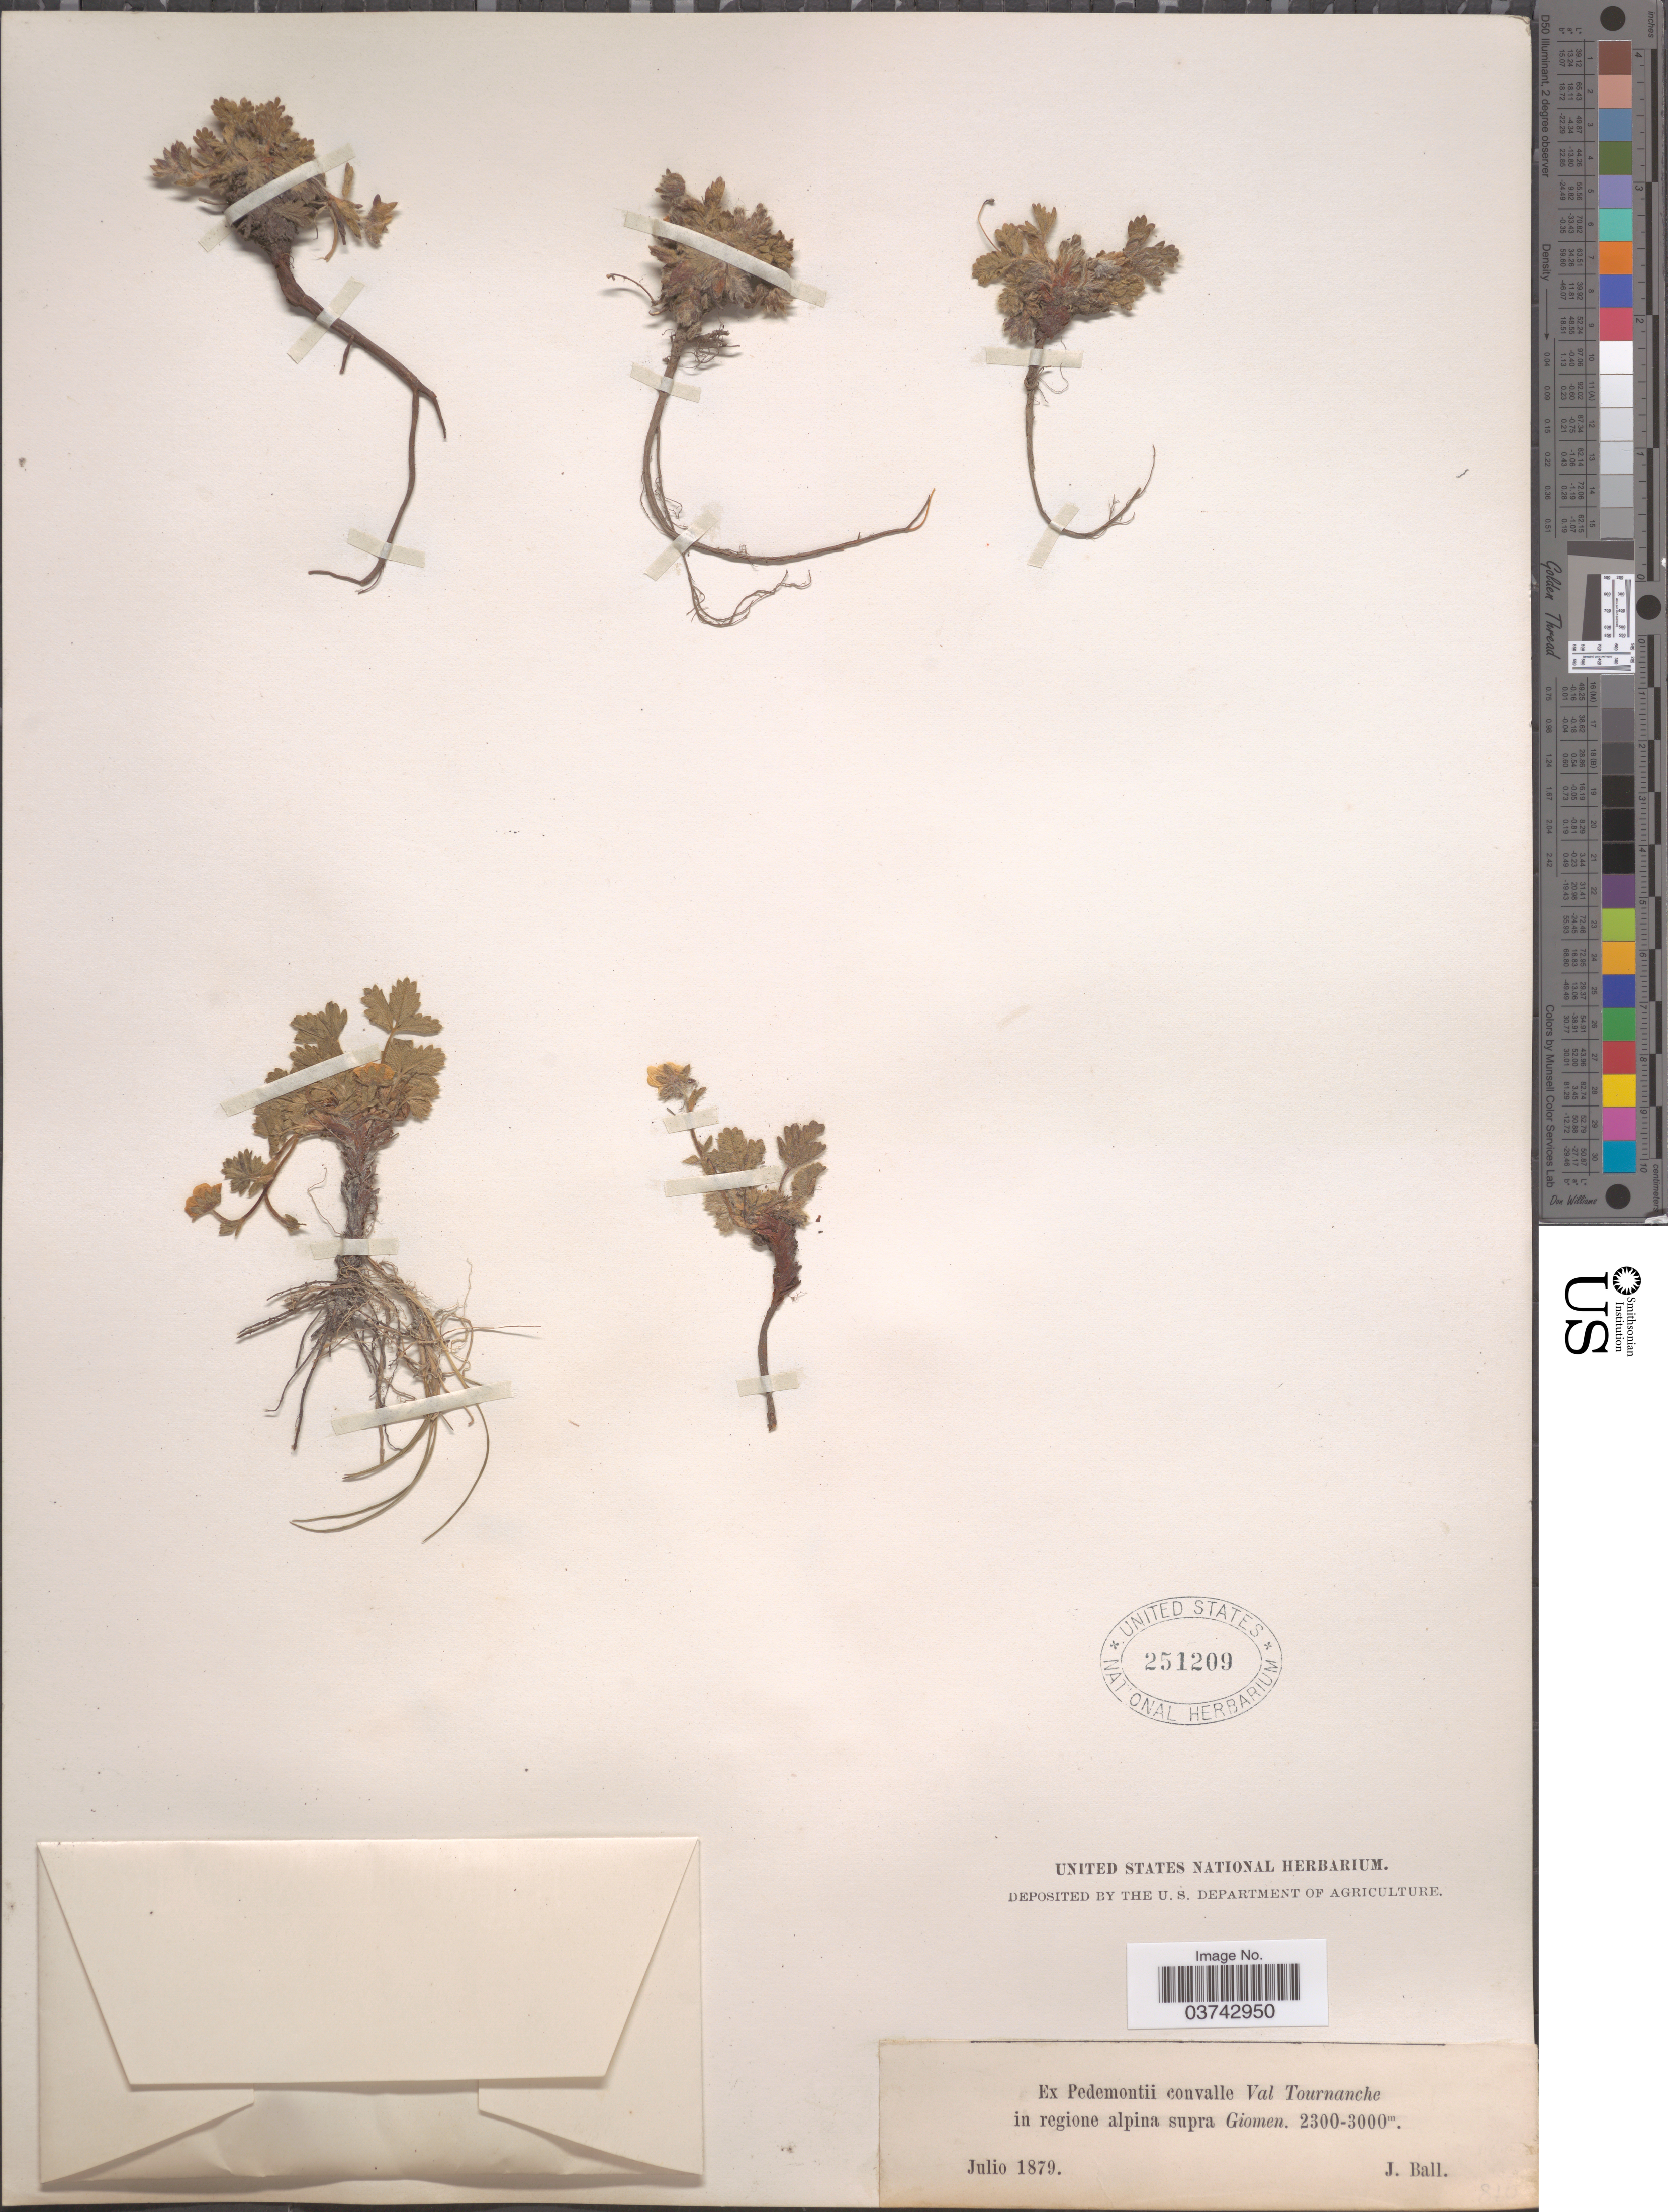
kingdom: Plantae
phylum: Tracheophyta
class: Magnoliopsida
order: Rosales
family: Rosaceae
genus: Potentilla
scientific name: Potentilla sp.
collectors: J. Ball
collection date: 1879-07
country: Italy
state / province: Piedmont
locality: Ex Pedemontii convalle Val Tournanche in regione alpina supra Giomen.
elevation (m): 2300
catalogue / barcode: US 251209